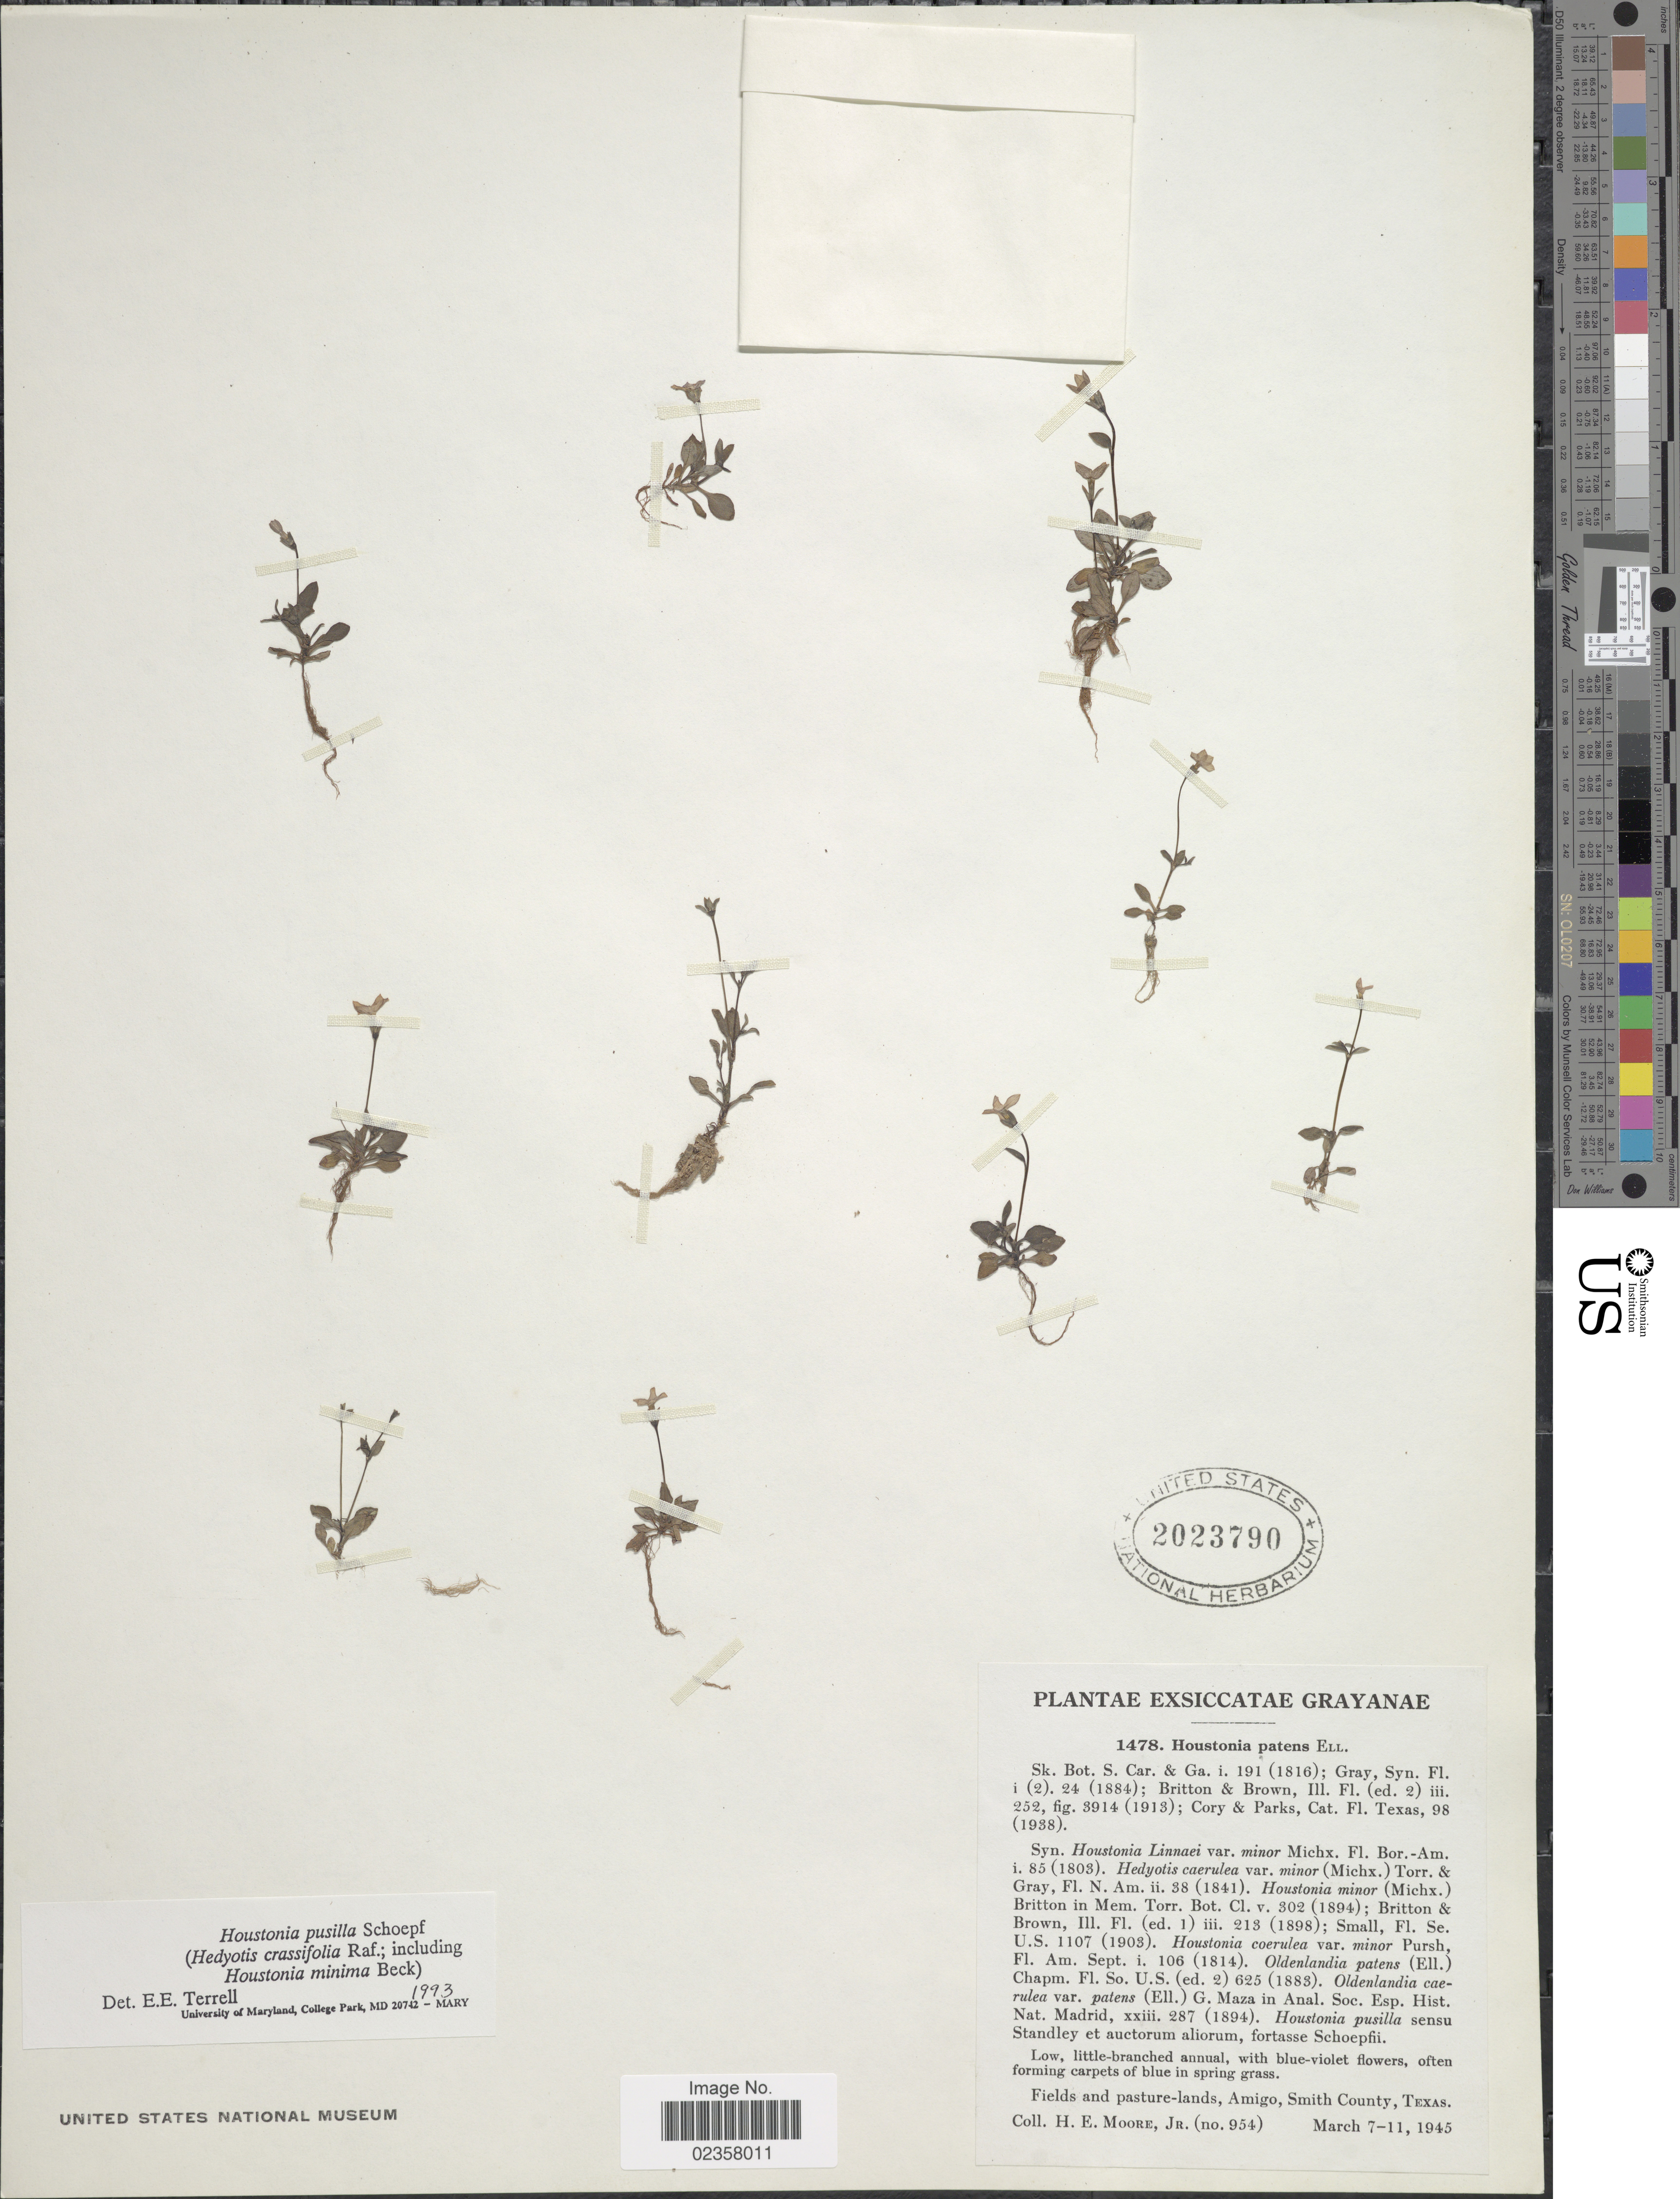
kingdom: Plantae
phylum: Tracheophyta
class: Magnoliopsida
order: Gentianales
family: Rubiaceae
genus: Houstonia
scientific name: Houstonia pusilla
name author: Schoepf.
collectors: H. Moore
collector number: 954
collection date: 1945-03-07/1945-03-11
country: United States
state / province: Texas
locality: Fields and pasture-lands, Amigo, Smith County.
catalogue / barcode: US 2023790